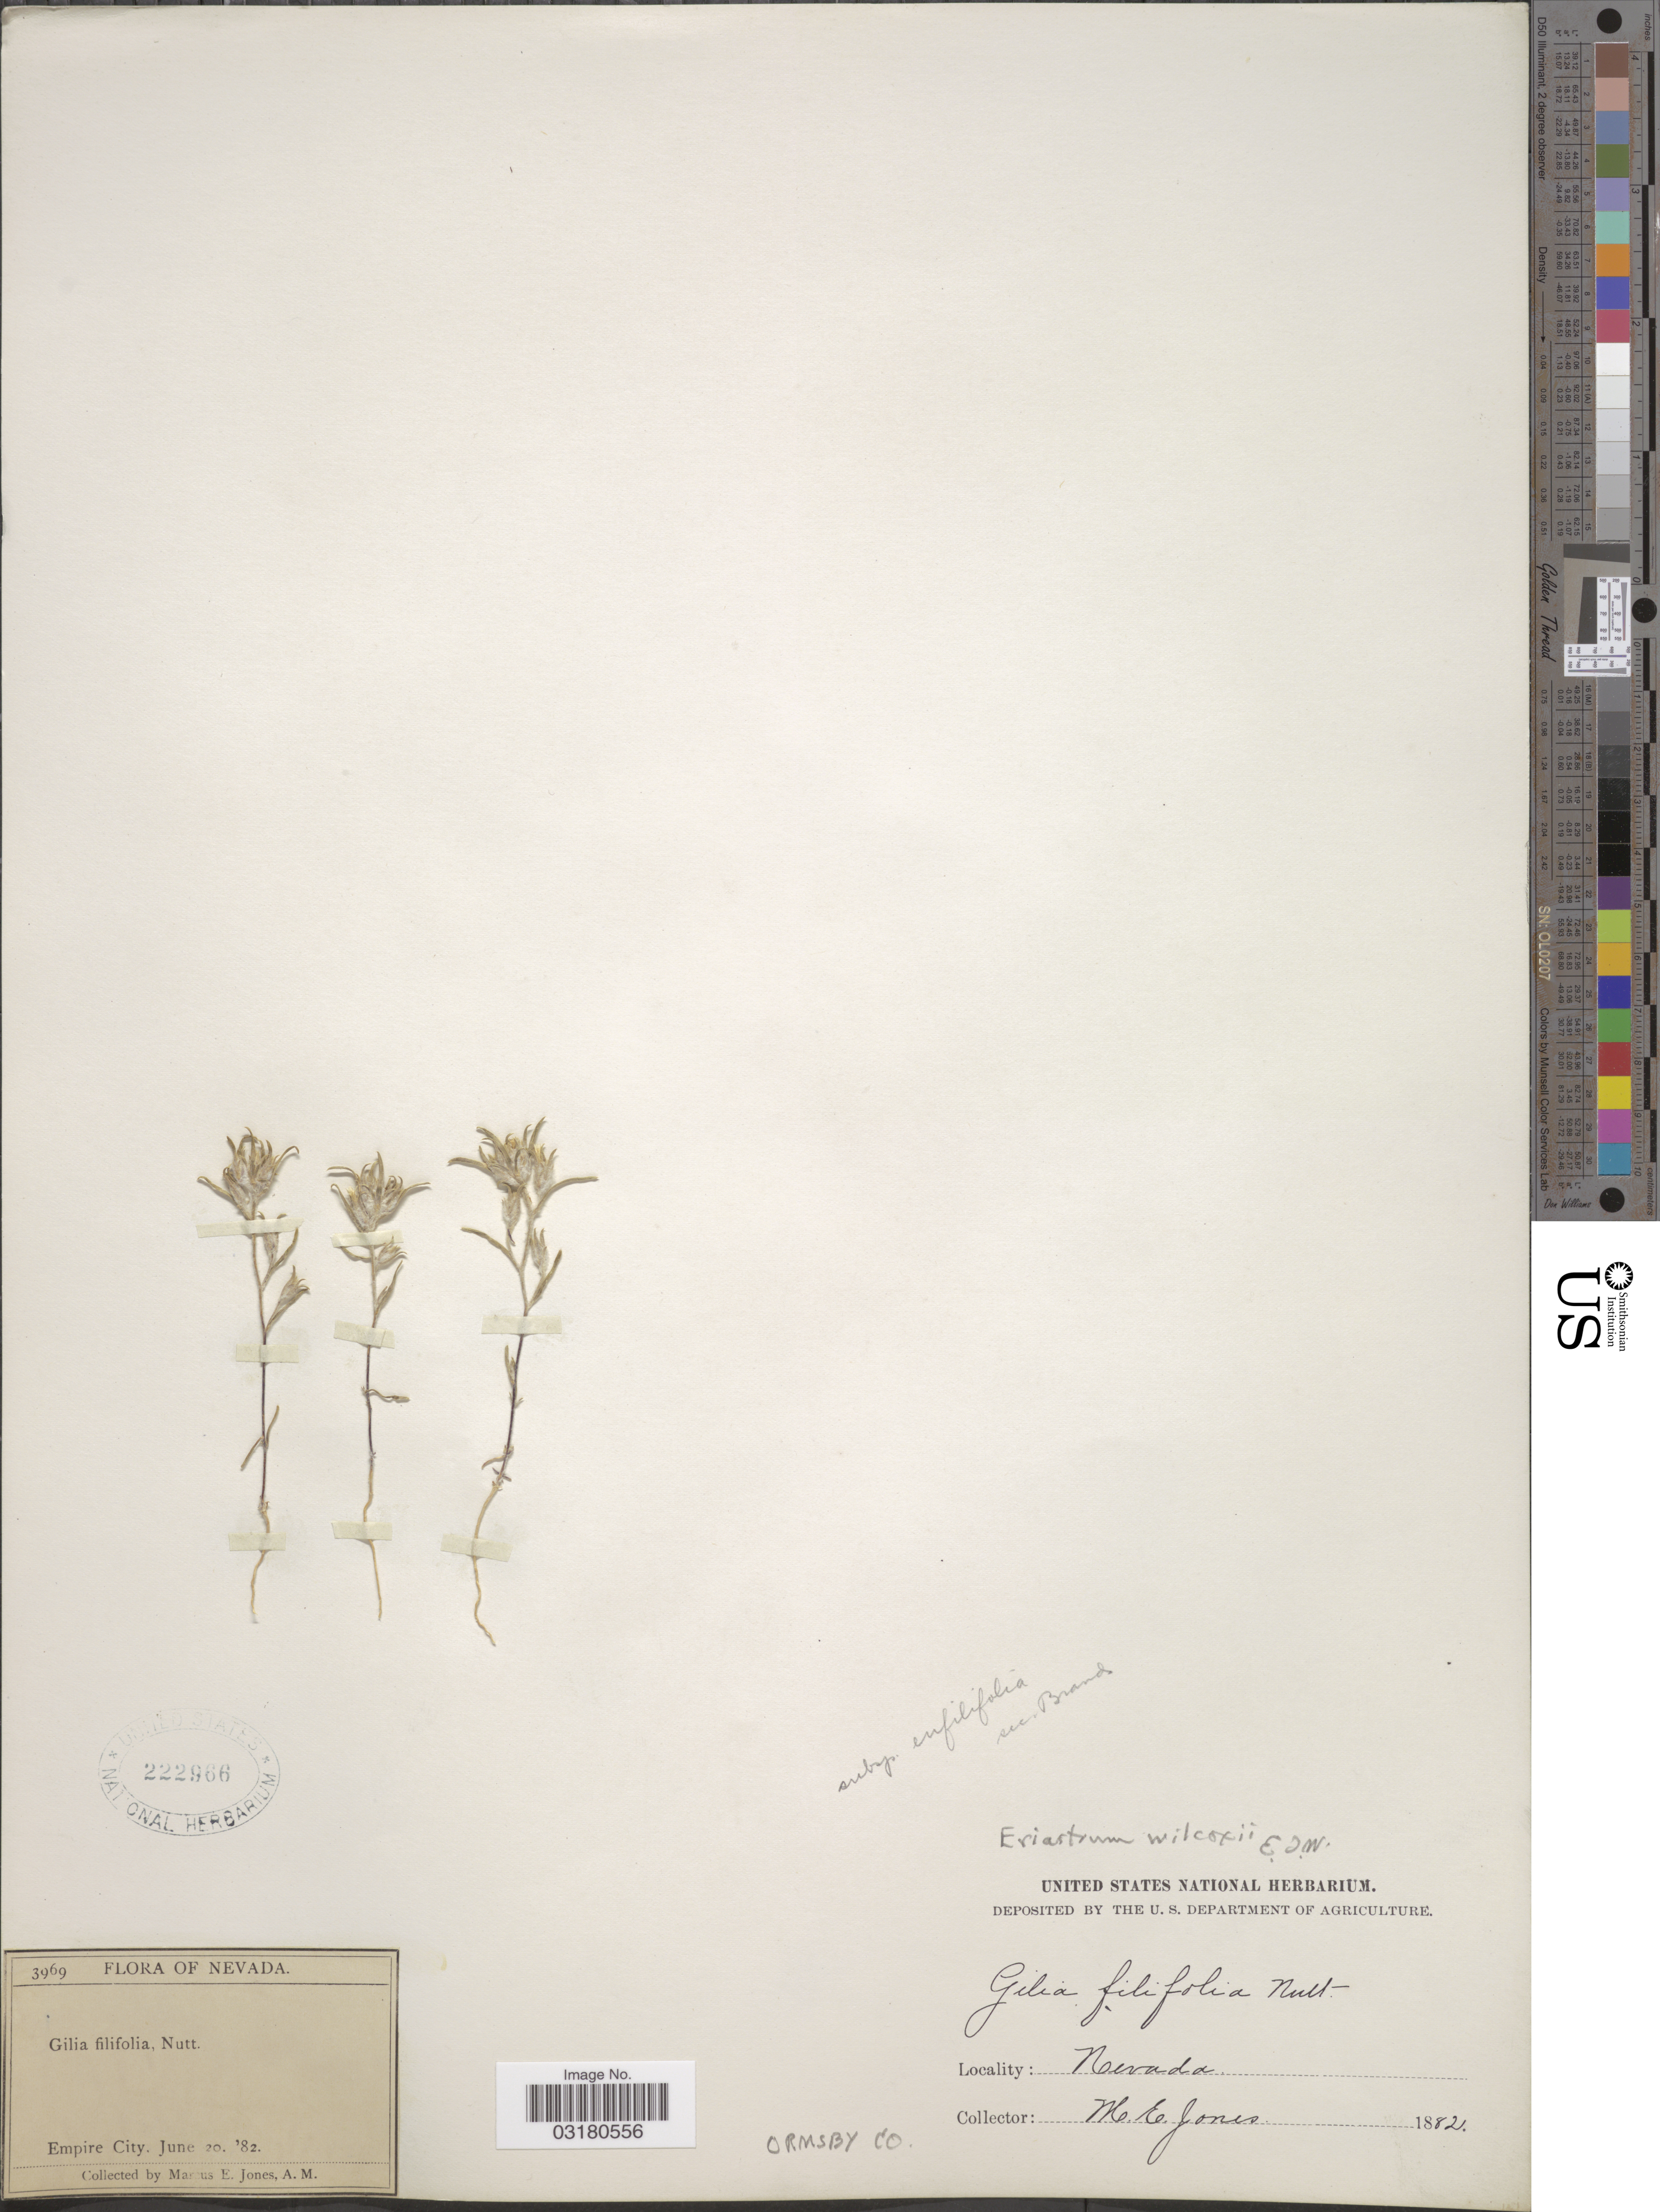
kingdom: Plantae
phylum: Tracheophyta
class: Magnoliopsida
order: Ericales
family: Polemoniaceae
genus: Eriastrum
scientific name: Eriastrum wilcoxii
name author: (A. Nelson) H. Mason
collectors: M. E. Jones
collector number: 3969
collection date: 1882-06-20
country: United States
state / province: Nevada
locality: Empire City. Ormsby Co.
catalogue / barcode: US 222966